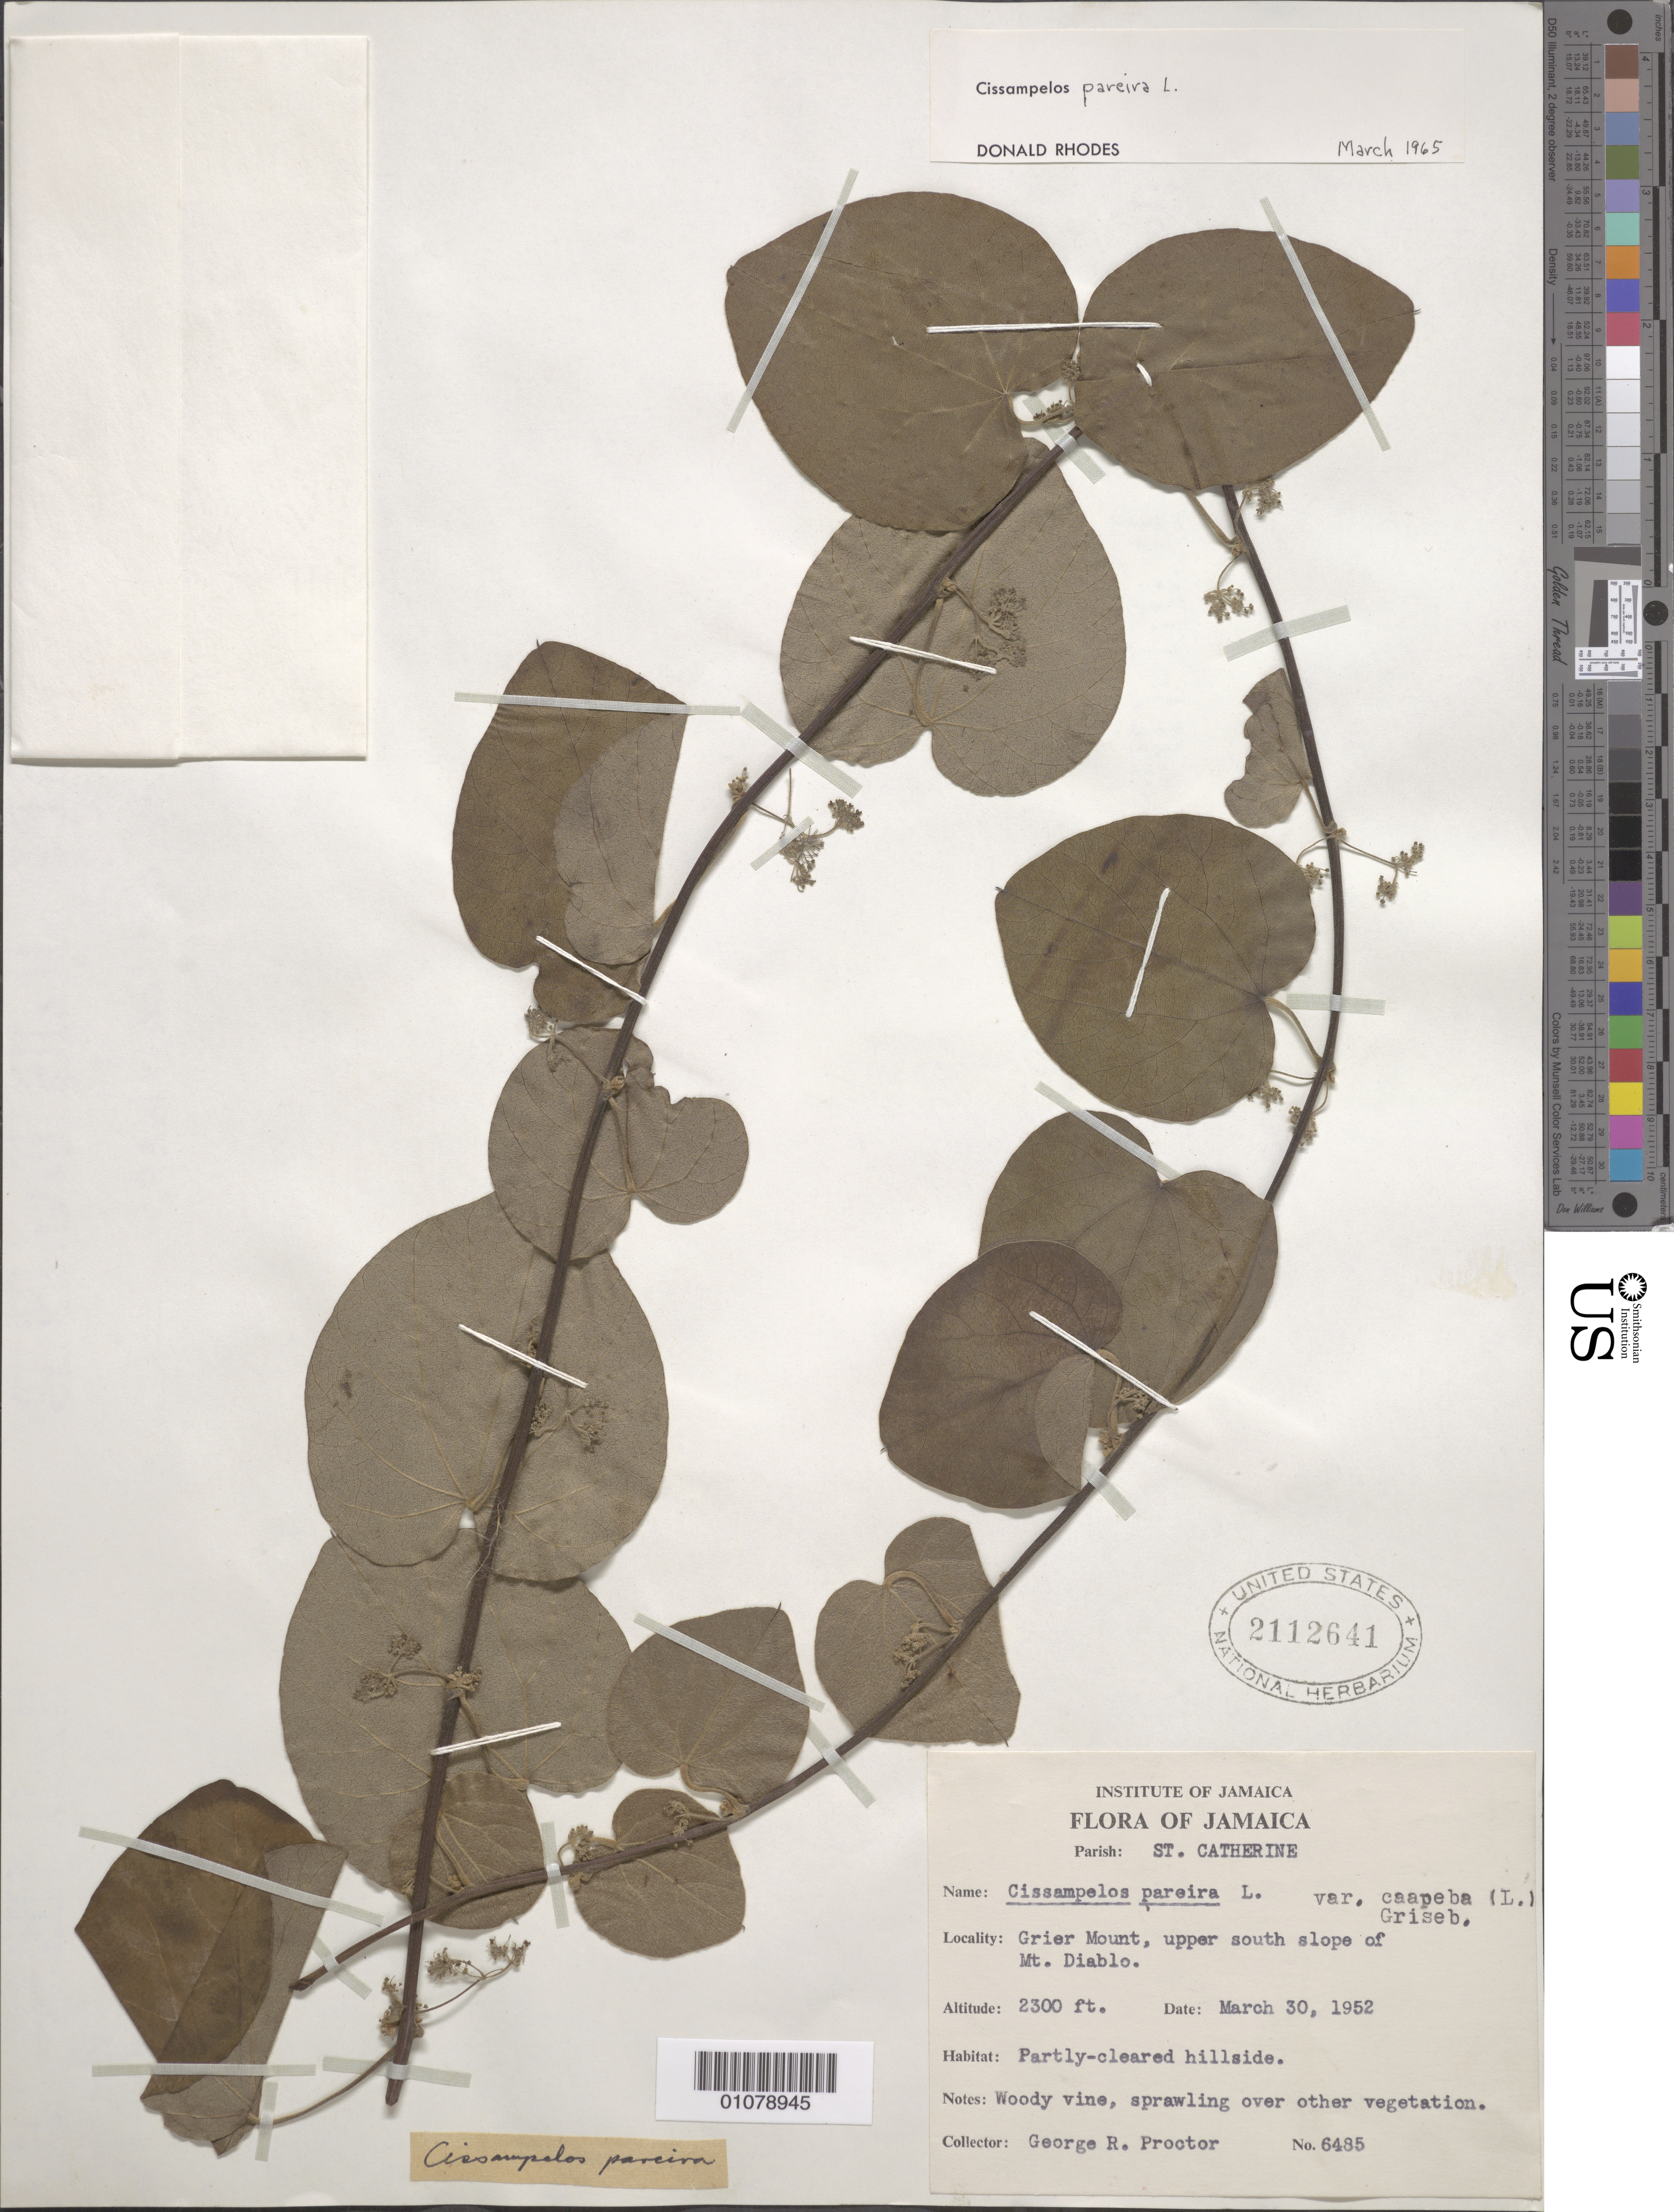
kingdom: Plantae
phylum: Tracheophyta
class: Magnoliopsida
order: Ranunculales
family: Menispermaceae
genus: Cissampelos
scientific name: Cissampelos pareira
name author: L.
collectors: G. R. Proctor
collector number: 6485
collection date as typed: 30 Mar 1952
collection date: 1952-03-30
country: Jamaica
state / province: Saint Catherine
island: Jamaica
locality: St. Catherine, Grier Mount, upper S slope of Mt. Diablo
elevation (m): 701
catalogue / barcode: US 2112641